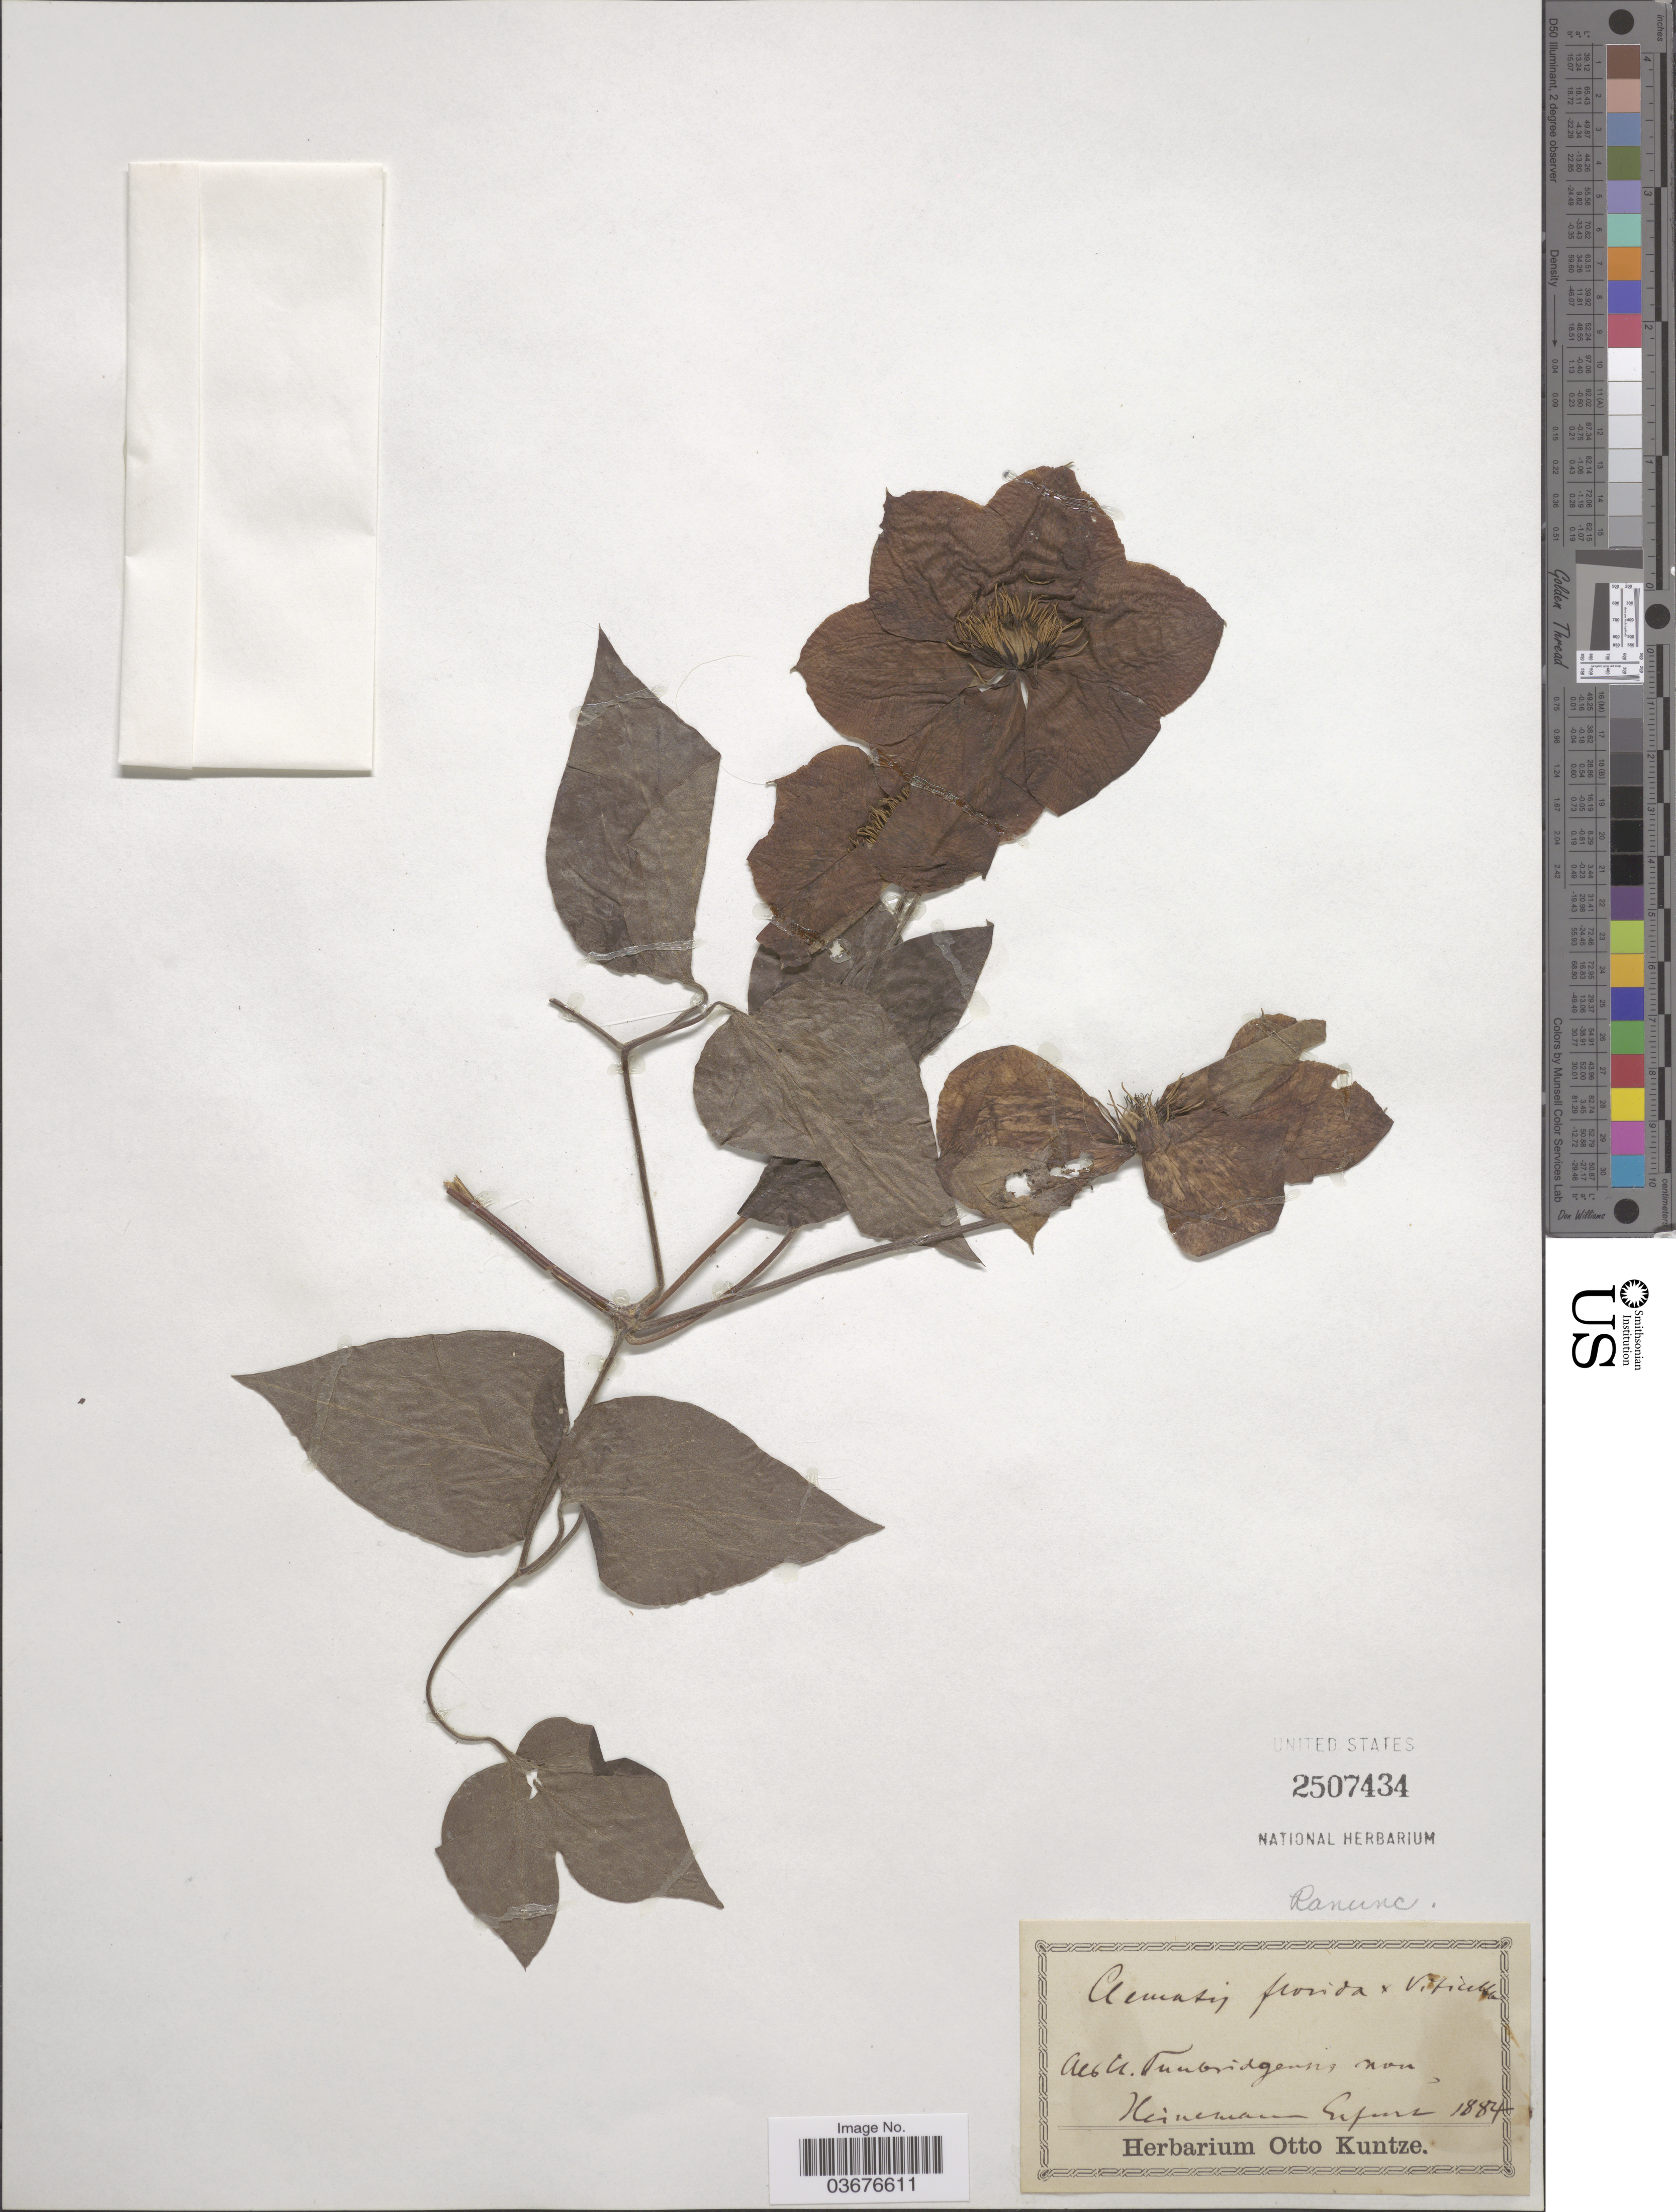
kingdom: Plantae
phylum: Tracheophyta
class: Magnoliopsida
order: Ranunculales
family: Ranunculaceae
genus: Clematis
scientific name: Clematis florida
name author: Thunb.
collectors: ex herb. Otto Kuntze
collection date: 1884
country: Germany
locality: Kienemann Erfurt. [interpreted]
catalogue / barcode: US 2507434